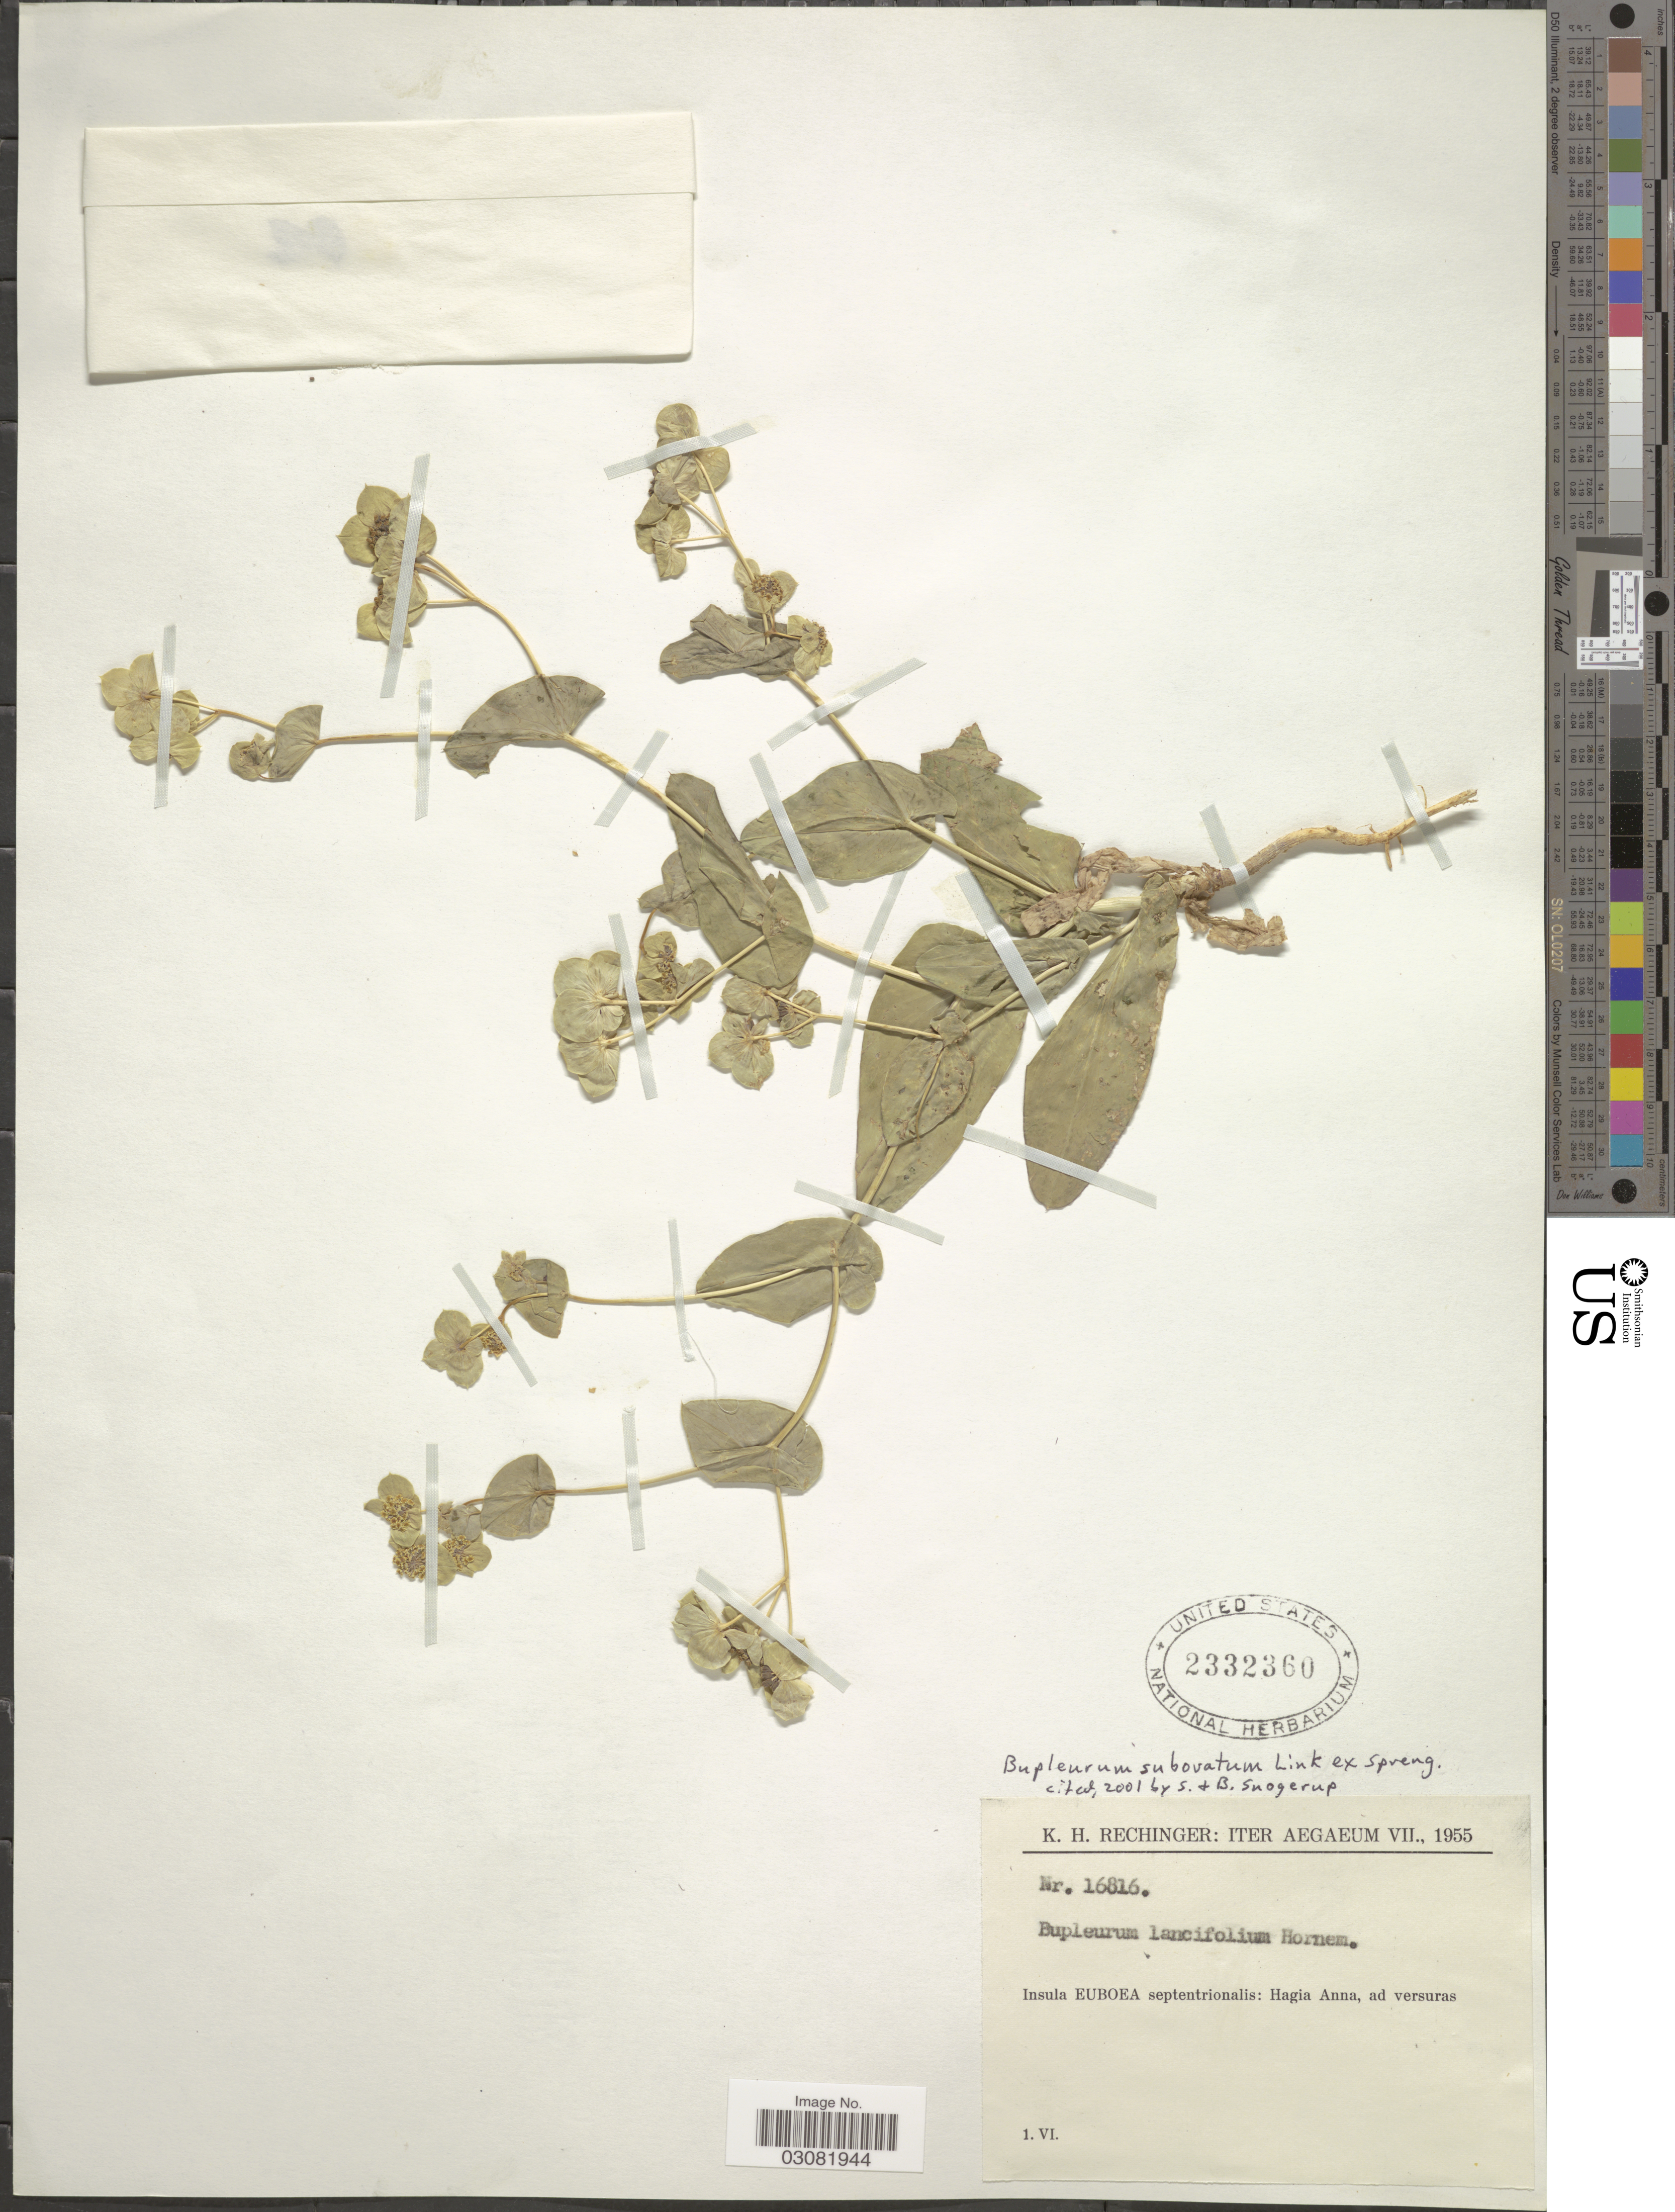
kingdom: Plantae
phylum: Tracheophyta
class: Magnoliopsida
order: Apiales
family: Apiaceae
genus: Bupleurum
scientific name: Bupleurum subovatum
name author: Link ex Spreng.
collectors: K. H. Rechinger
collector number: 16816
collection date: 1955-06-01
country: Greece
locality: Iter Aegaeum. Insula Euboea septentrionalis: Hagia Anna, ad versuras.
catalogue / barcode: US 2332360